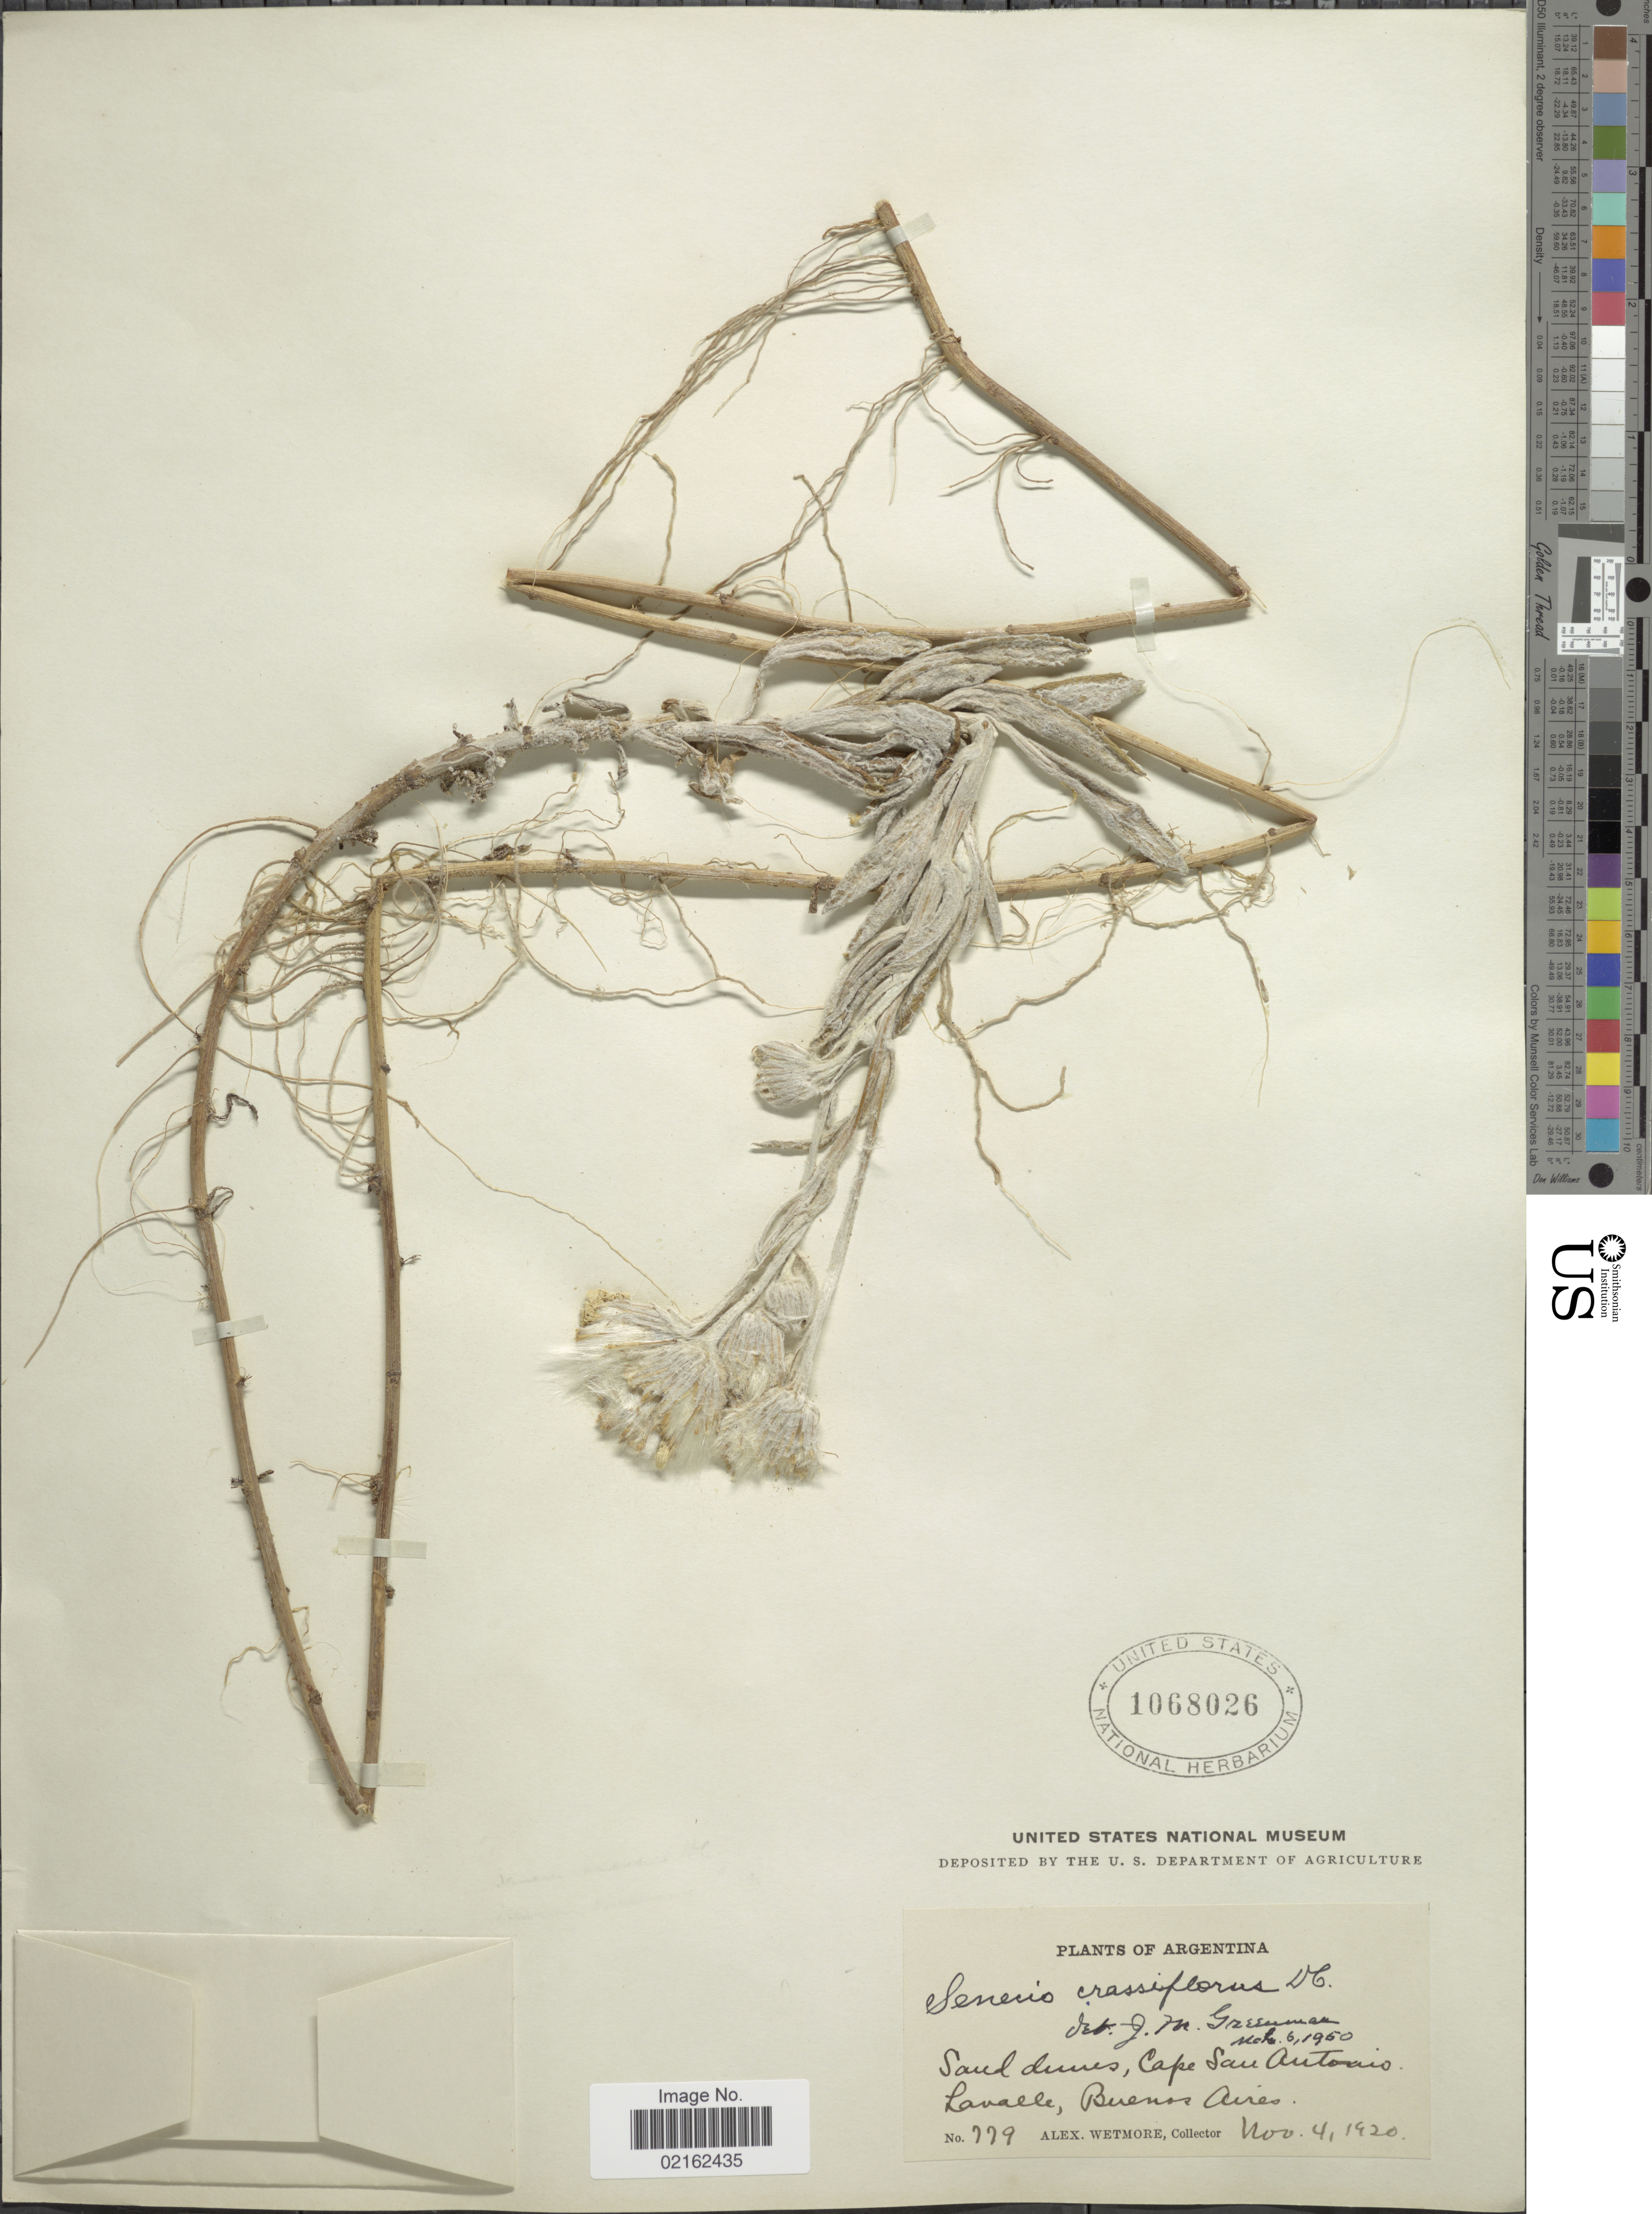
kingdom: Plantae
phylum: Tracheophyta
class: Magnoliopsida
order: Asterales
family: Asteraceae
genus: Senecio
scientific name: Senecio crassiflorus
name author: (Poir.) DC.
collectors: A. Wetmore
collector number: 779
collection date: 1920-11-04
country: Argentina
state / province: Buenos Aires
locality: Cape San Antonio, Lavalle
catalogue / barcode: US 1068026